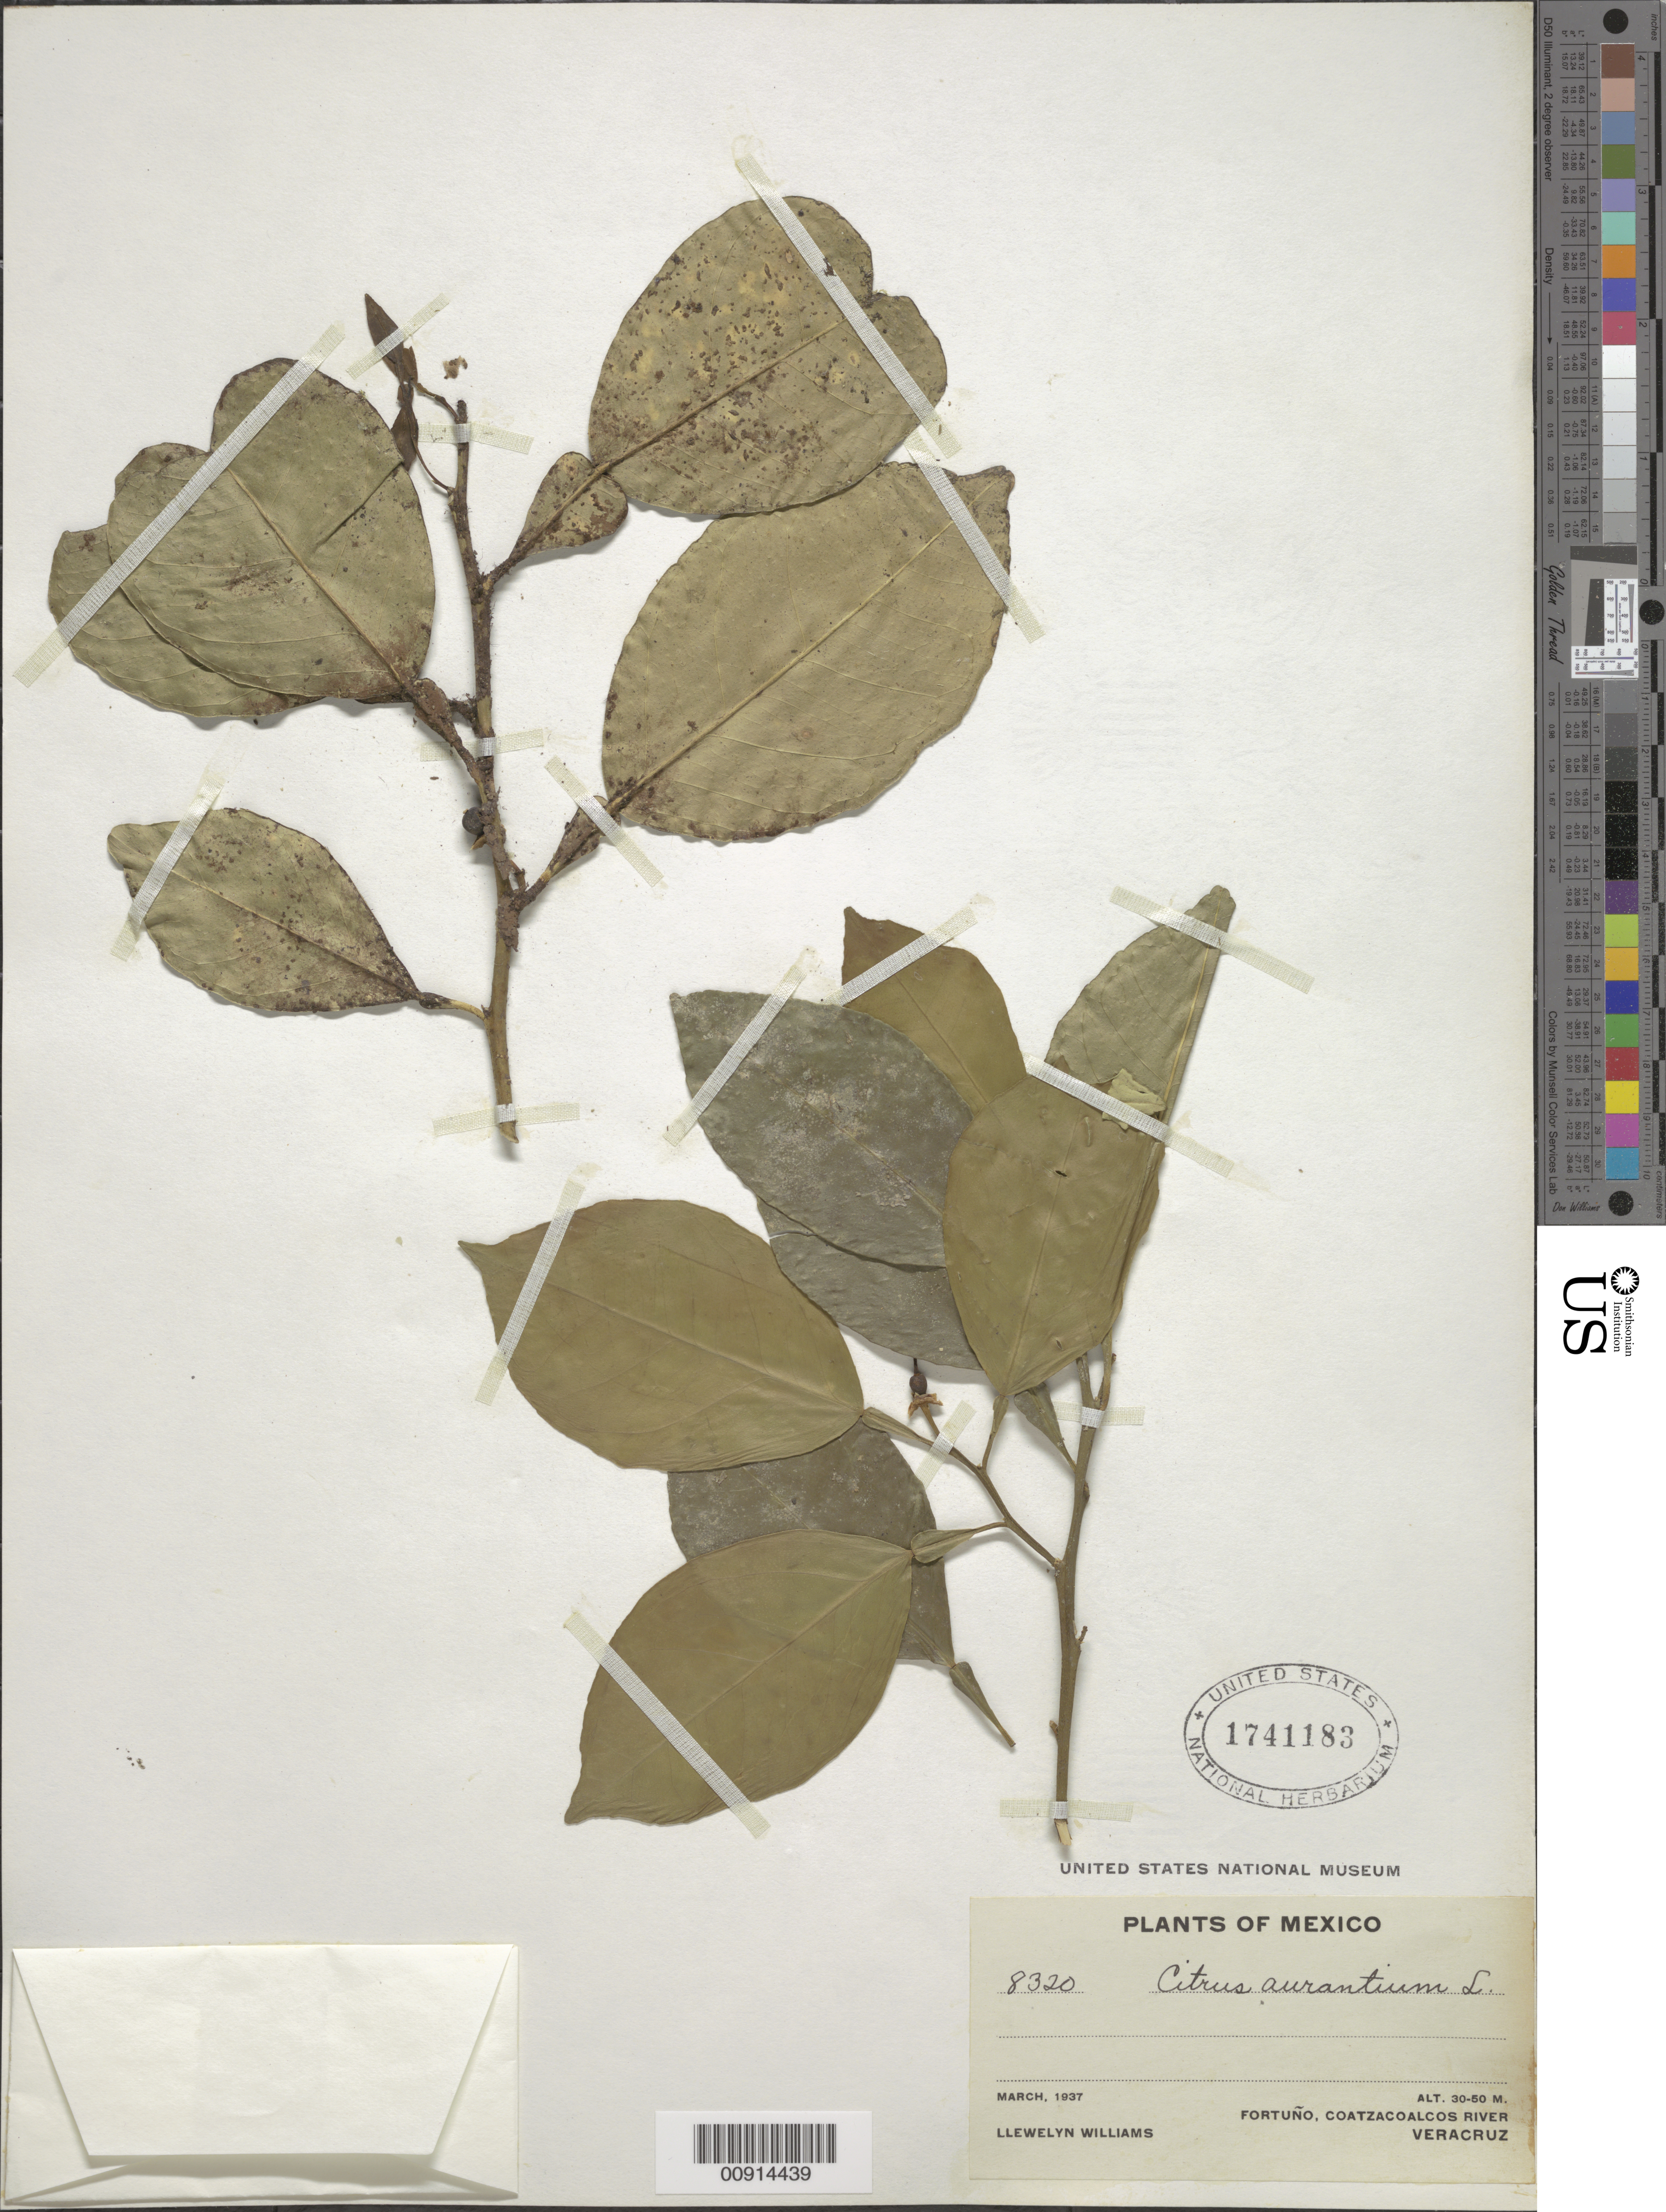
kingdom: Plantae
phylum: Tracheophyta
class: Magnoliopsida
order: Sapindales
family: Rutaceae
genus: Citrus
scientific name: Citrus x aurantium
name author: L.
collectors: L. Williams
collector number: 8320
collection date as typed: Mar 1937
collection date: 1937-03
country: Mexico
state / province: Veracruz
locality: Fortuño, Coatzacoalcos River, Veracruz.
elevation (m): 50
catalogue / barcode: US 1741183